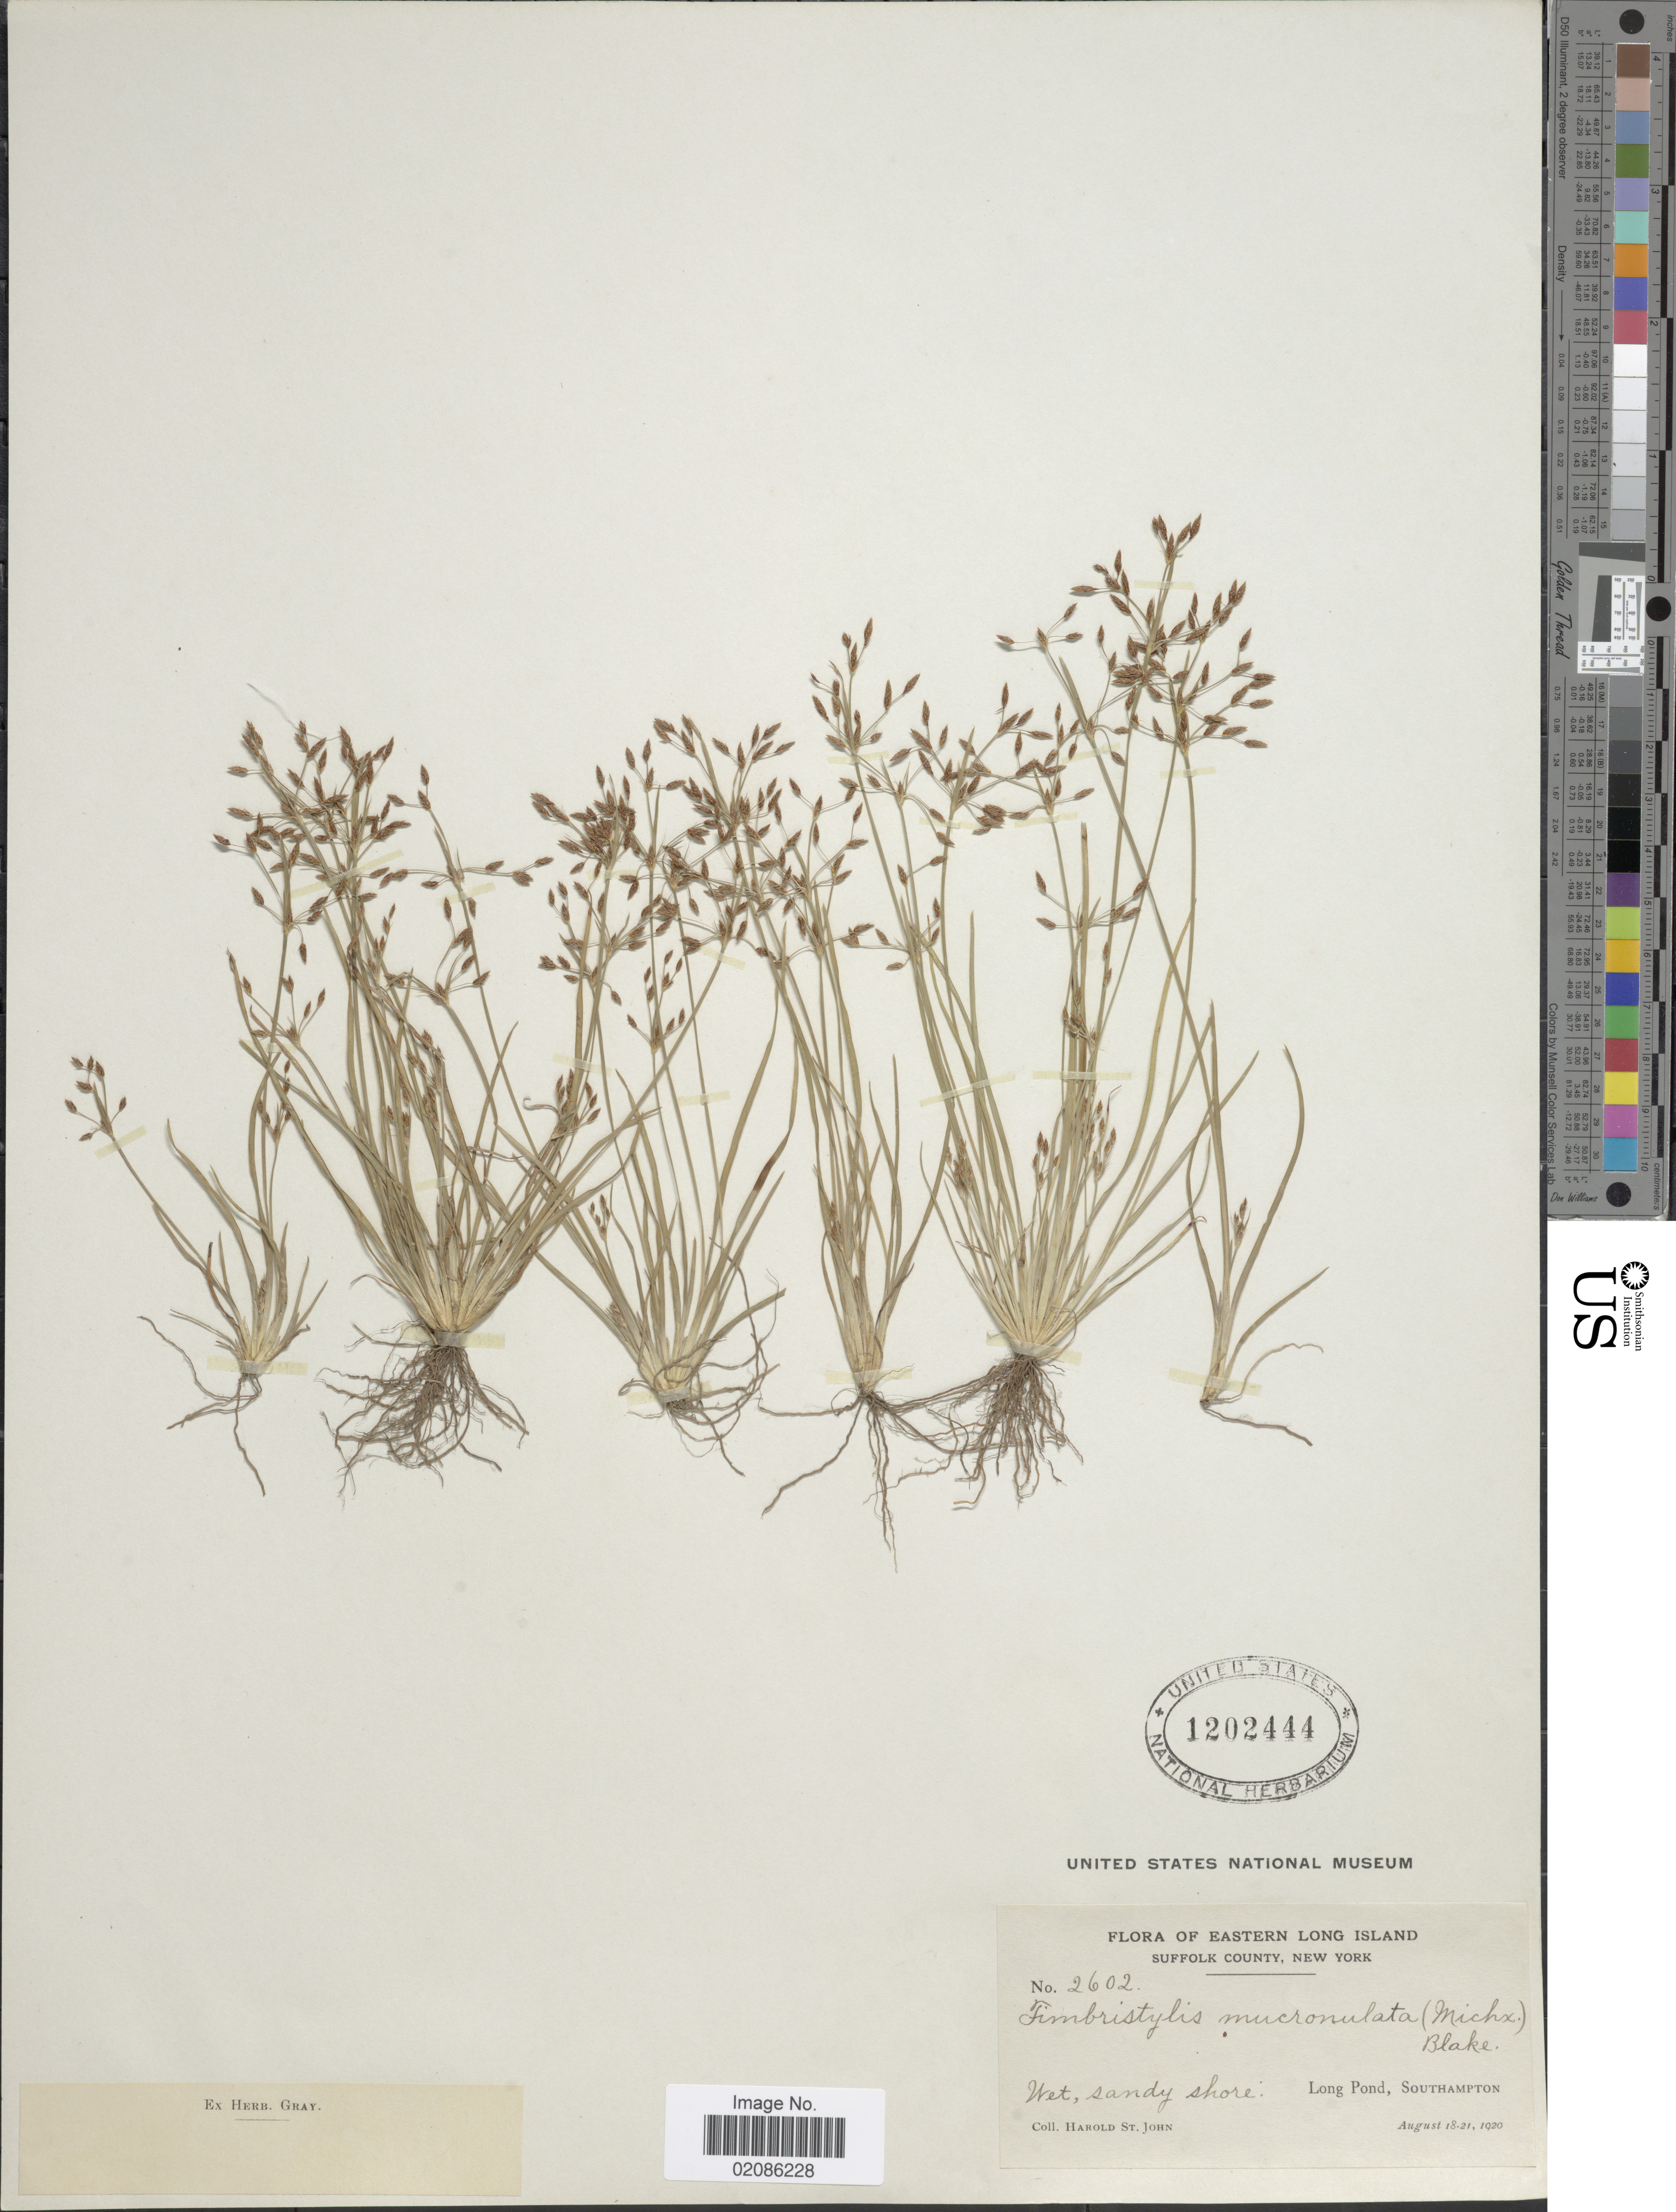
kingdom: Plantae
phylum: Tracheophyta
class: Liliopsida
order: Poales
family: Cyperaceae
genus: Fimbristylis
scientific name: Fimbristylis autumnalis (L.) Roem. & Schult.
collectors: H. St. John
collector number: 2606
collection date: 1920-08-18/1920-08-21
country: United States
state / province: New York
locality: Eastern Long Island, Suffolk County, Wet sandy shore. Long Pond, Southampton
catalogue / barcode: US 1202444